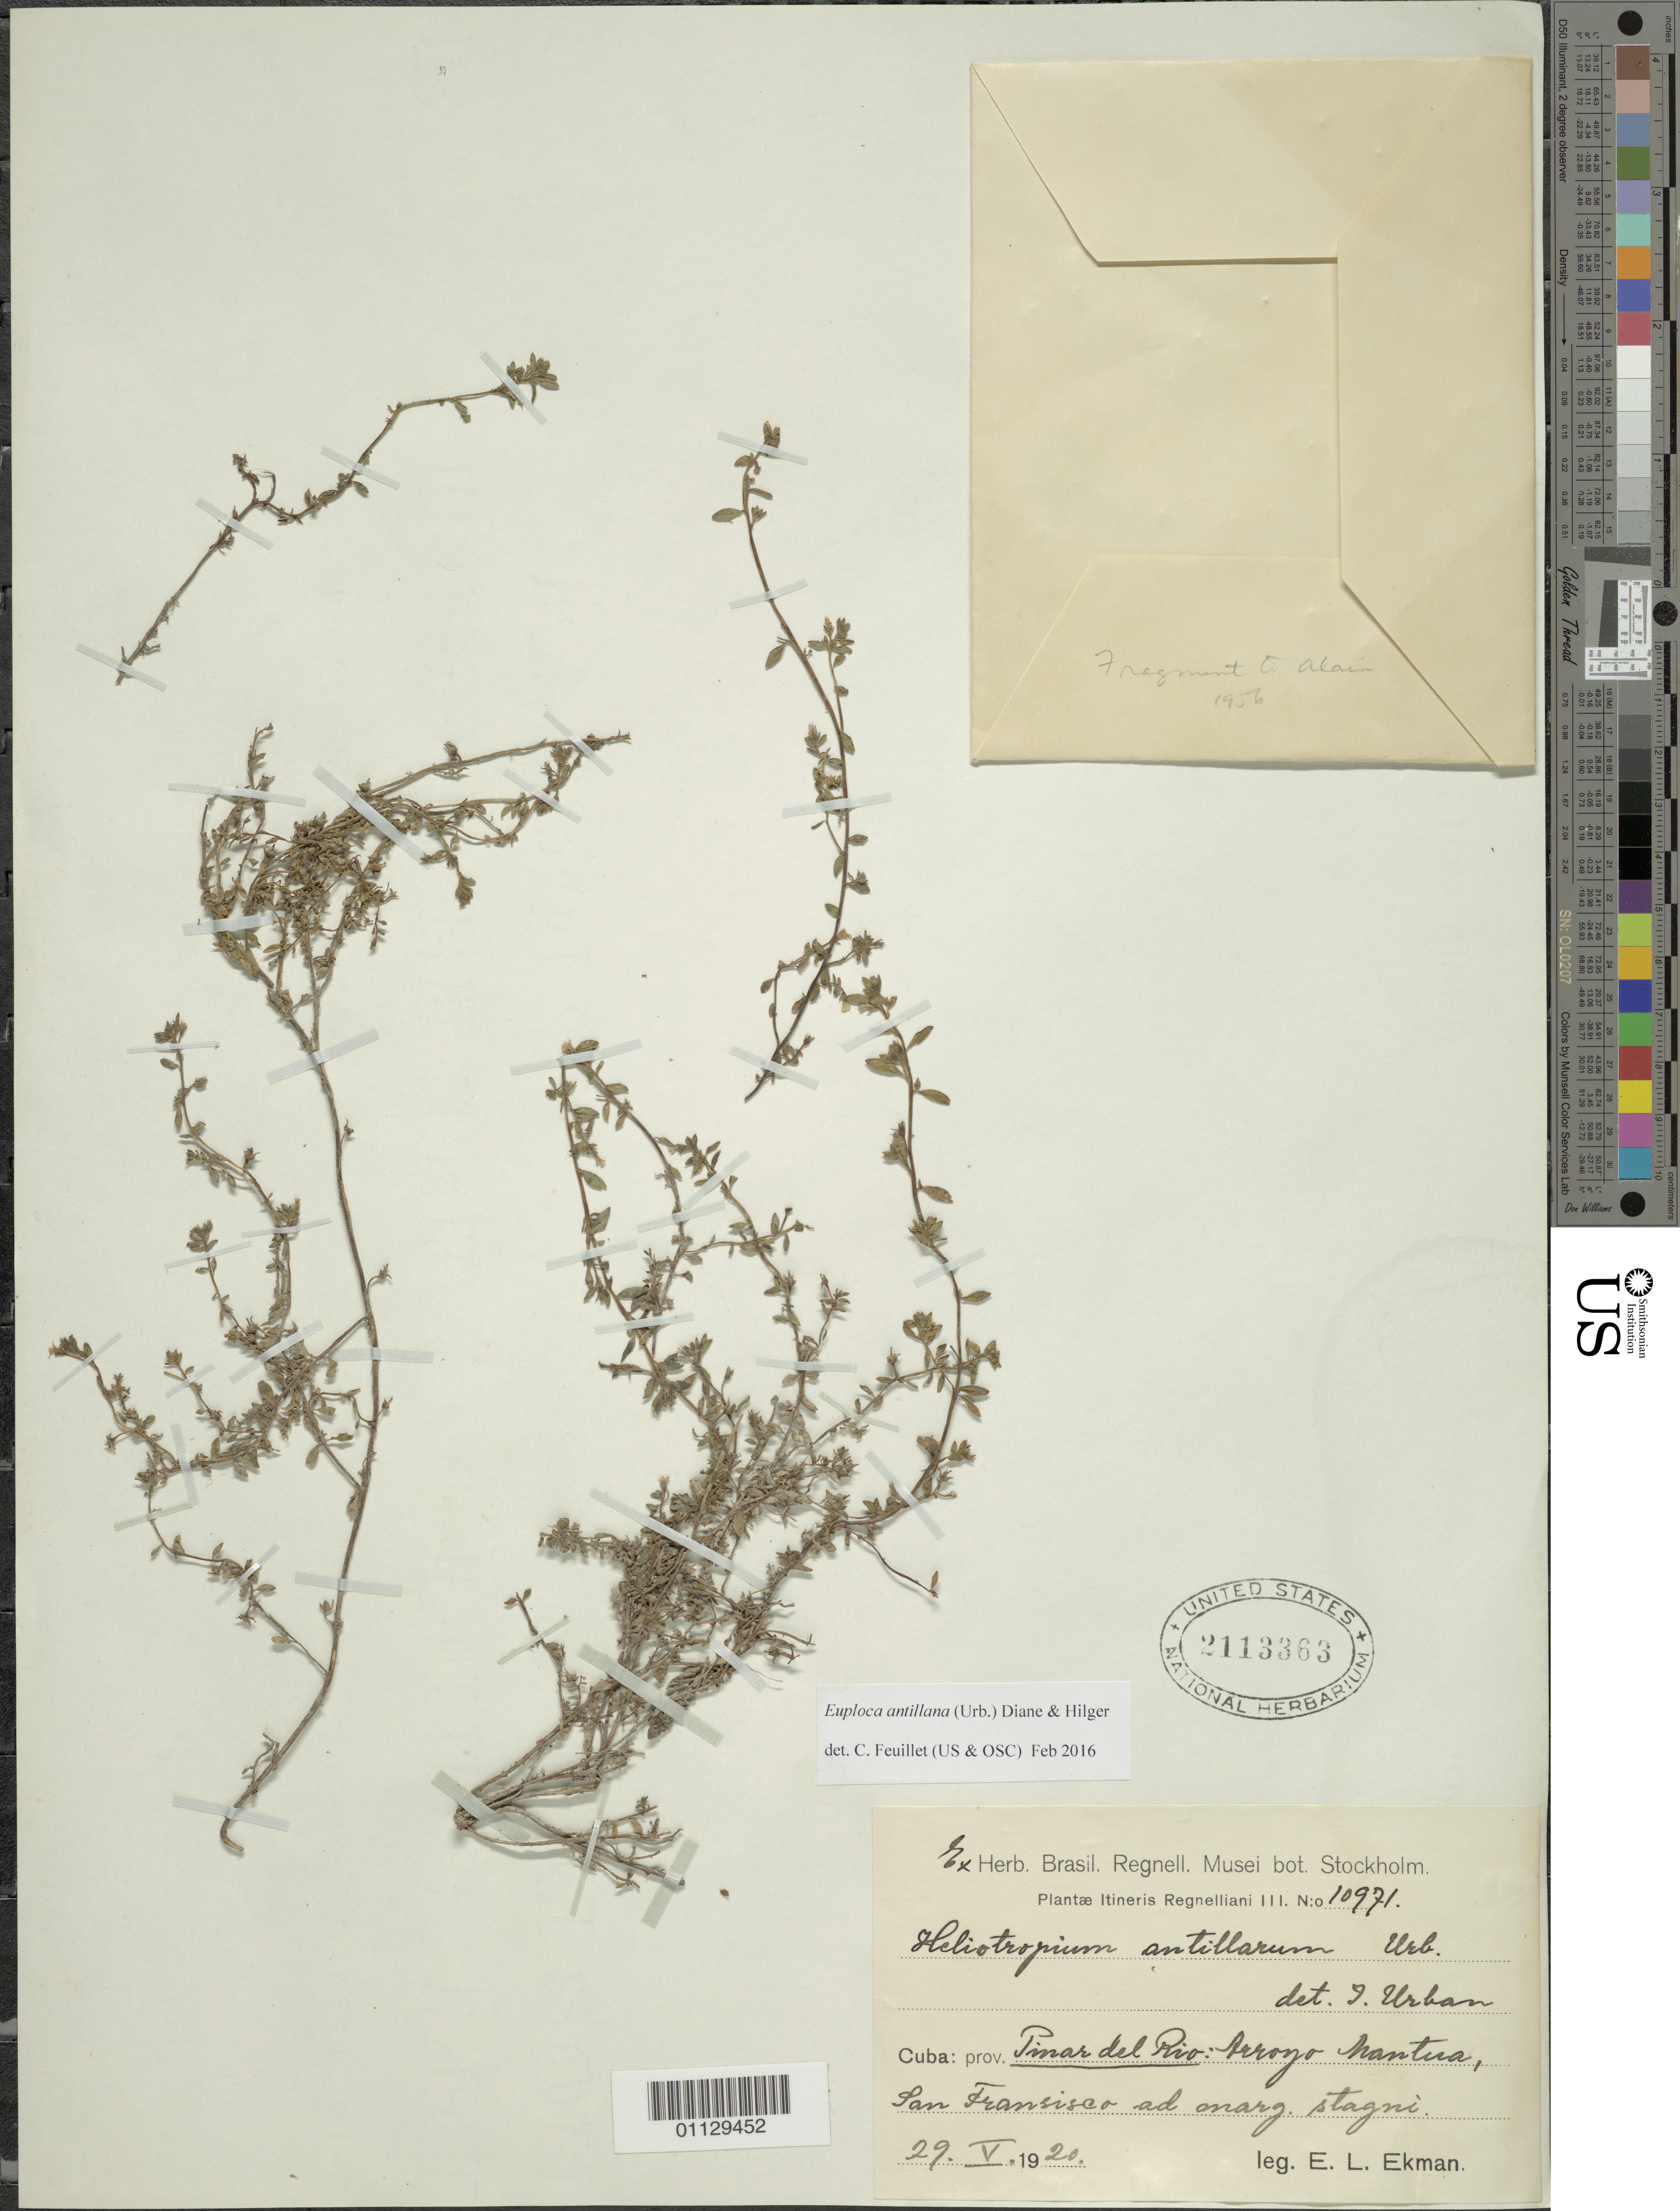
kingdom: Plantae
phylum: Tracheophyta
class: Magnoliopsida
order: Boraginales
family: Heliotropiaceae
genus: Euploca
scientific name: Euploca antillana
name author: (Urb.) Diane & Hilger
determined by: Feuillet, C.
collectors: E. L. Ekman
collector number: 10971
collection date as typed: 29 Oct 1920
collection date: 1920-10-29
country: Cuba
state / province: Pinar del Rio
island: Cuba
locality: Arroyo Mantua, San Francisco ad marg stagni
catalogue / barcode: US 2113363